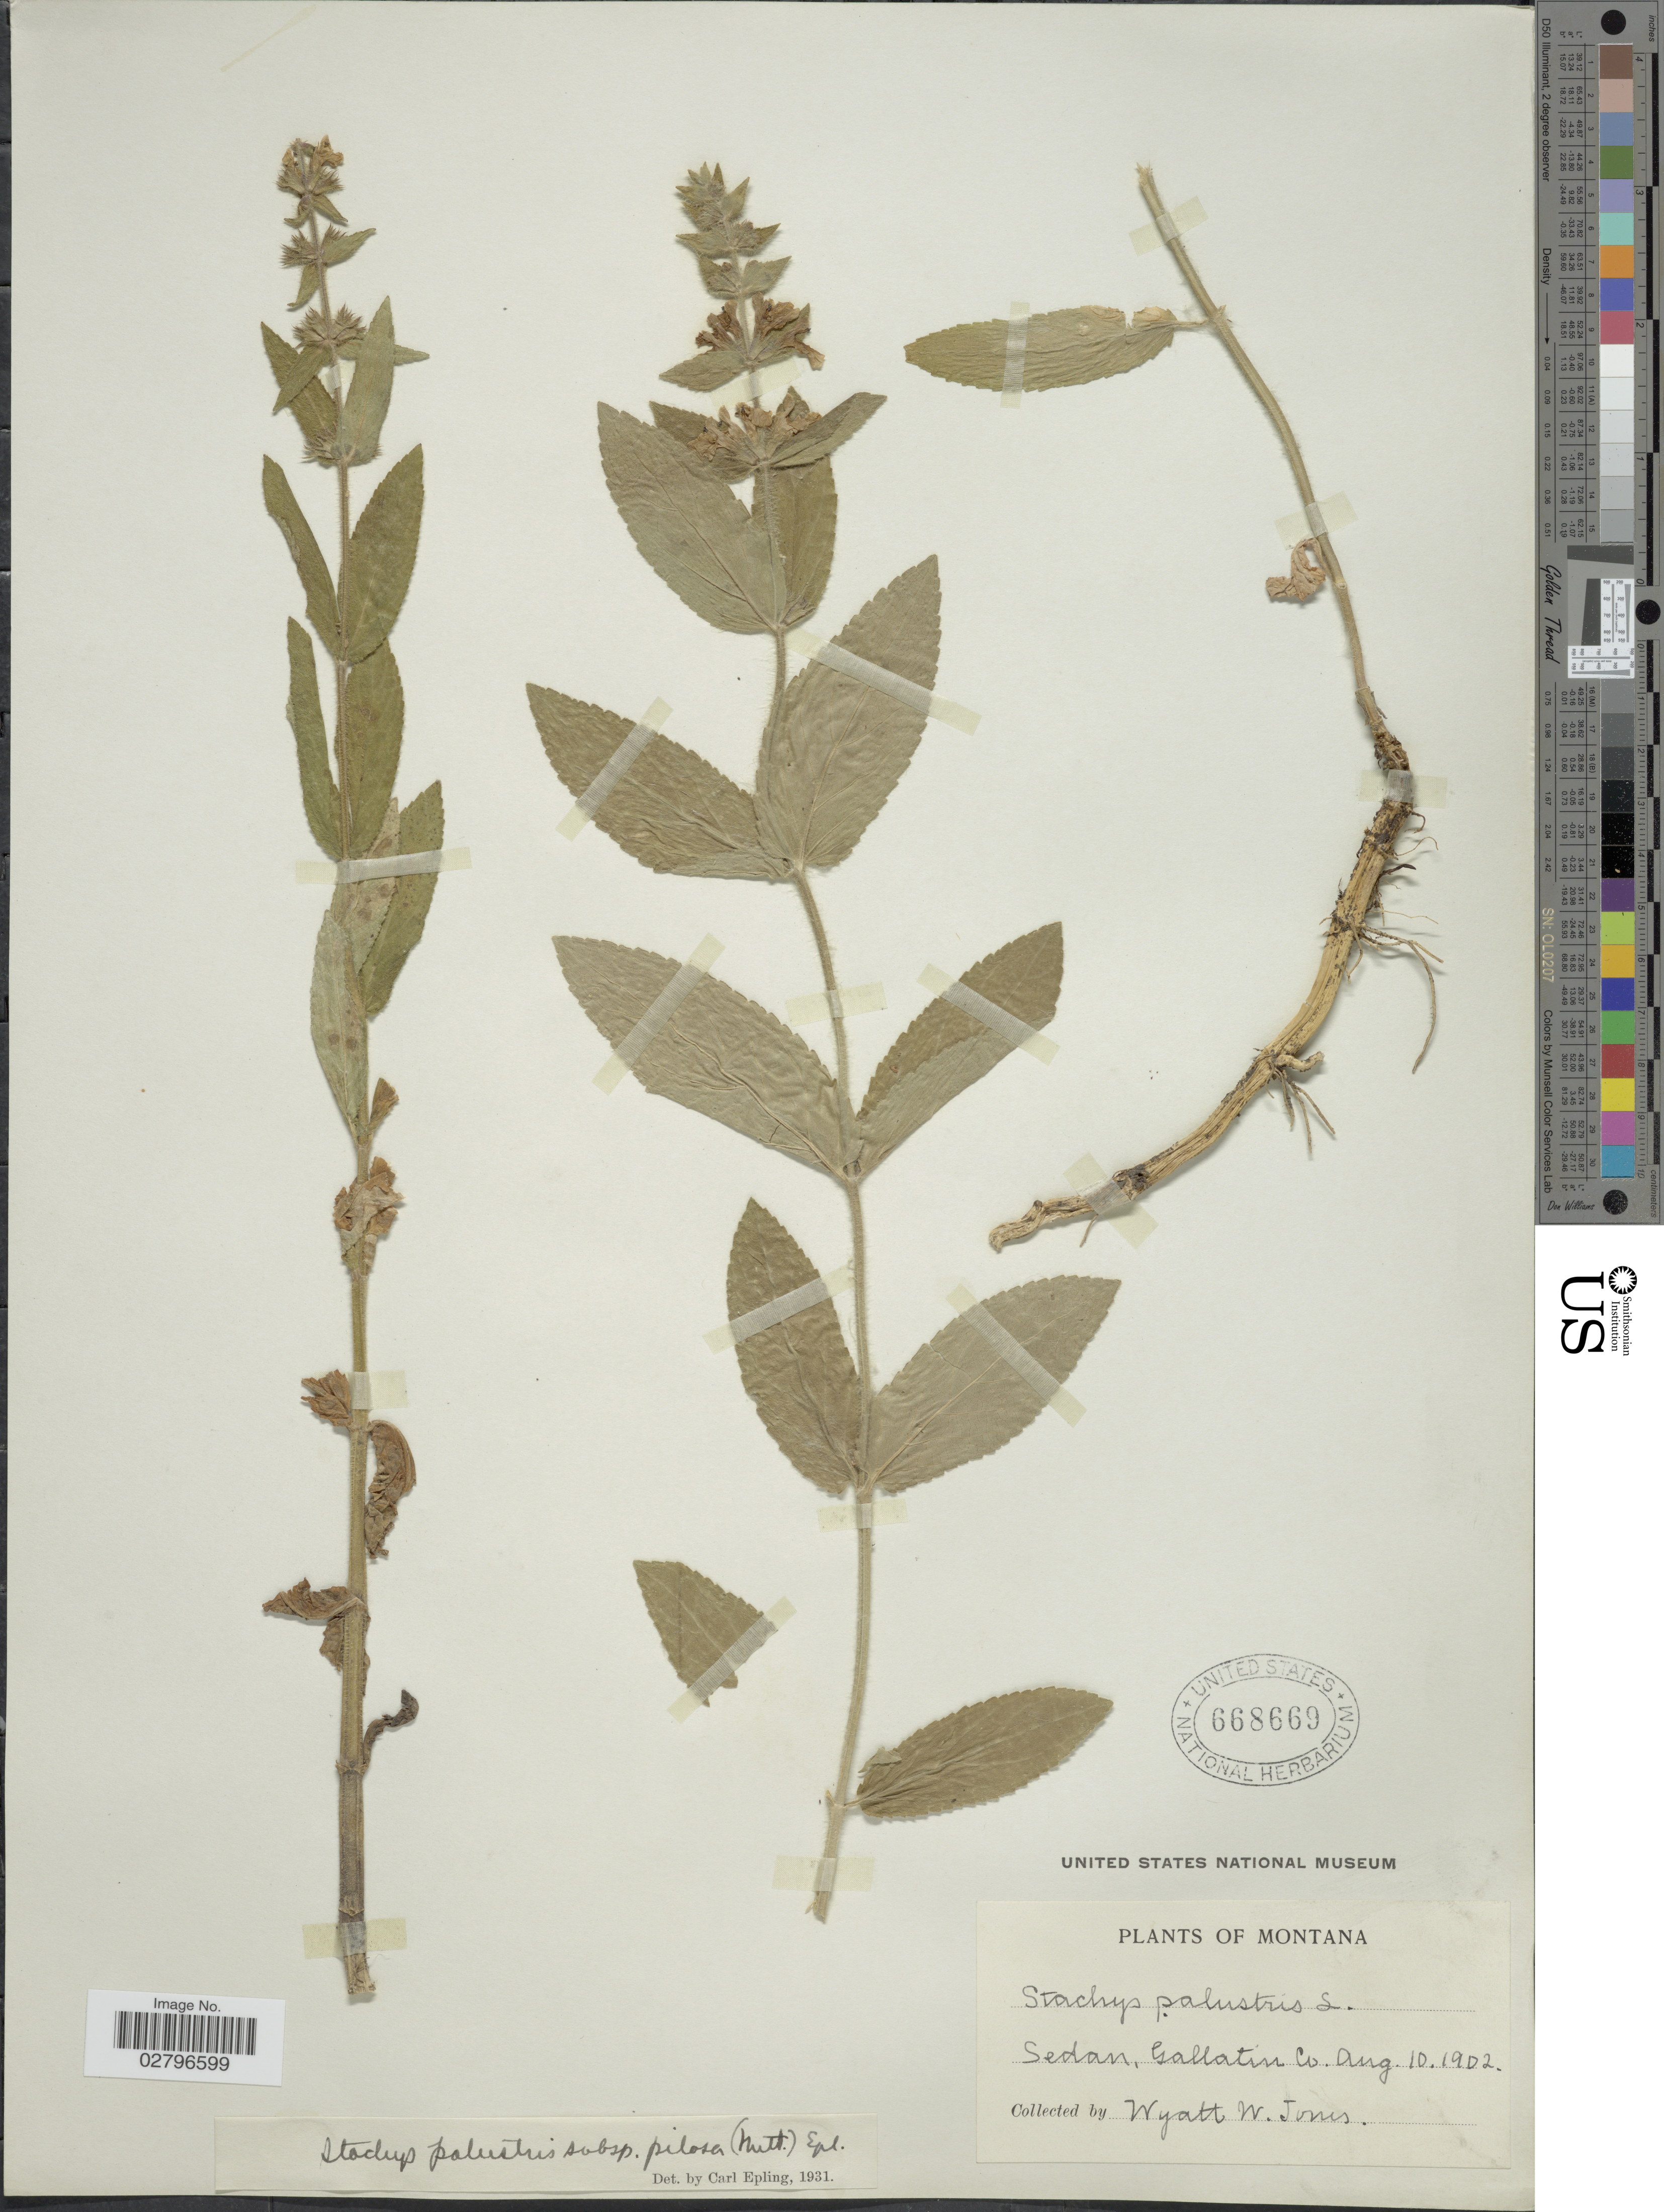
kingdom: Plantae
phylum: Tracheophyta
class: Magnoliopsida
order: Lamiales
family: Lamiaceae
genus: Stachys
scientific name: Stachys palustris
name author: L.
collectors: W. W. Jones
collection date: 1902-08-10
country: United States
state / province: Montana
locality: Sedan, Gallatin Co.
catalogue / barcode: US 668669